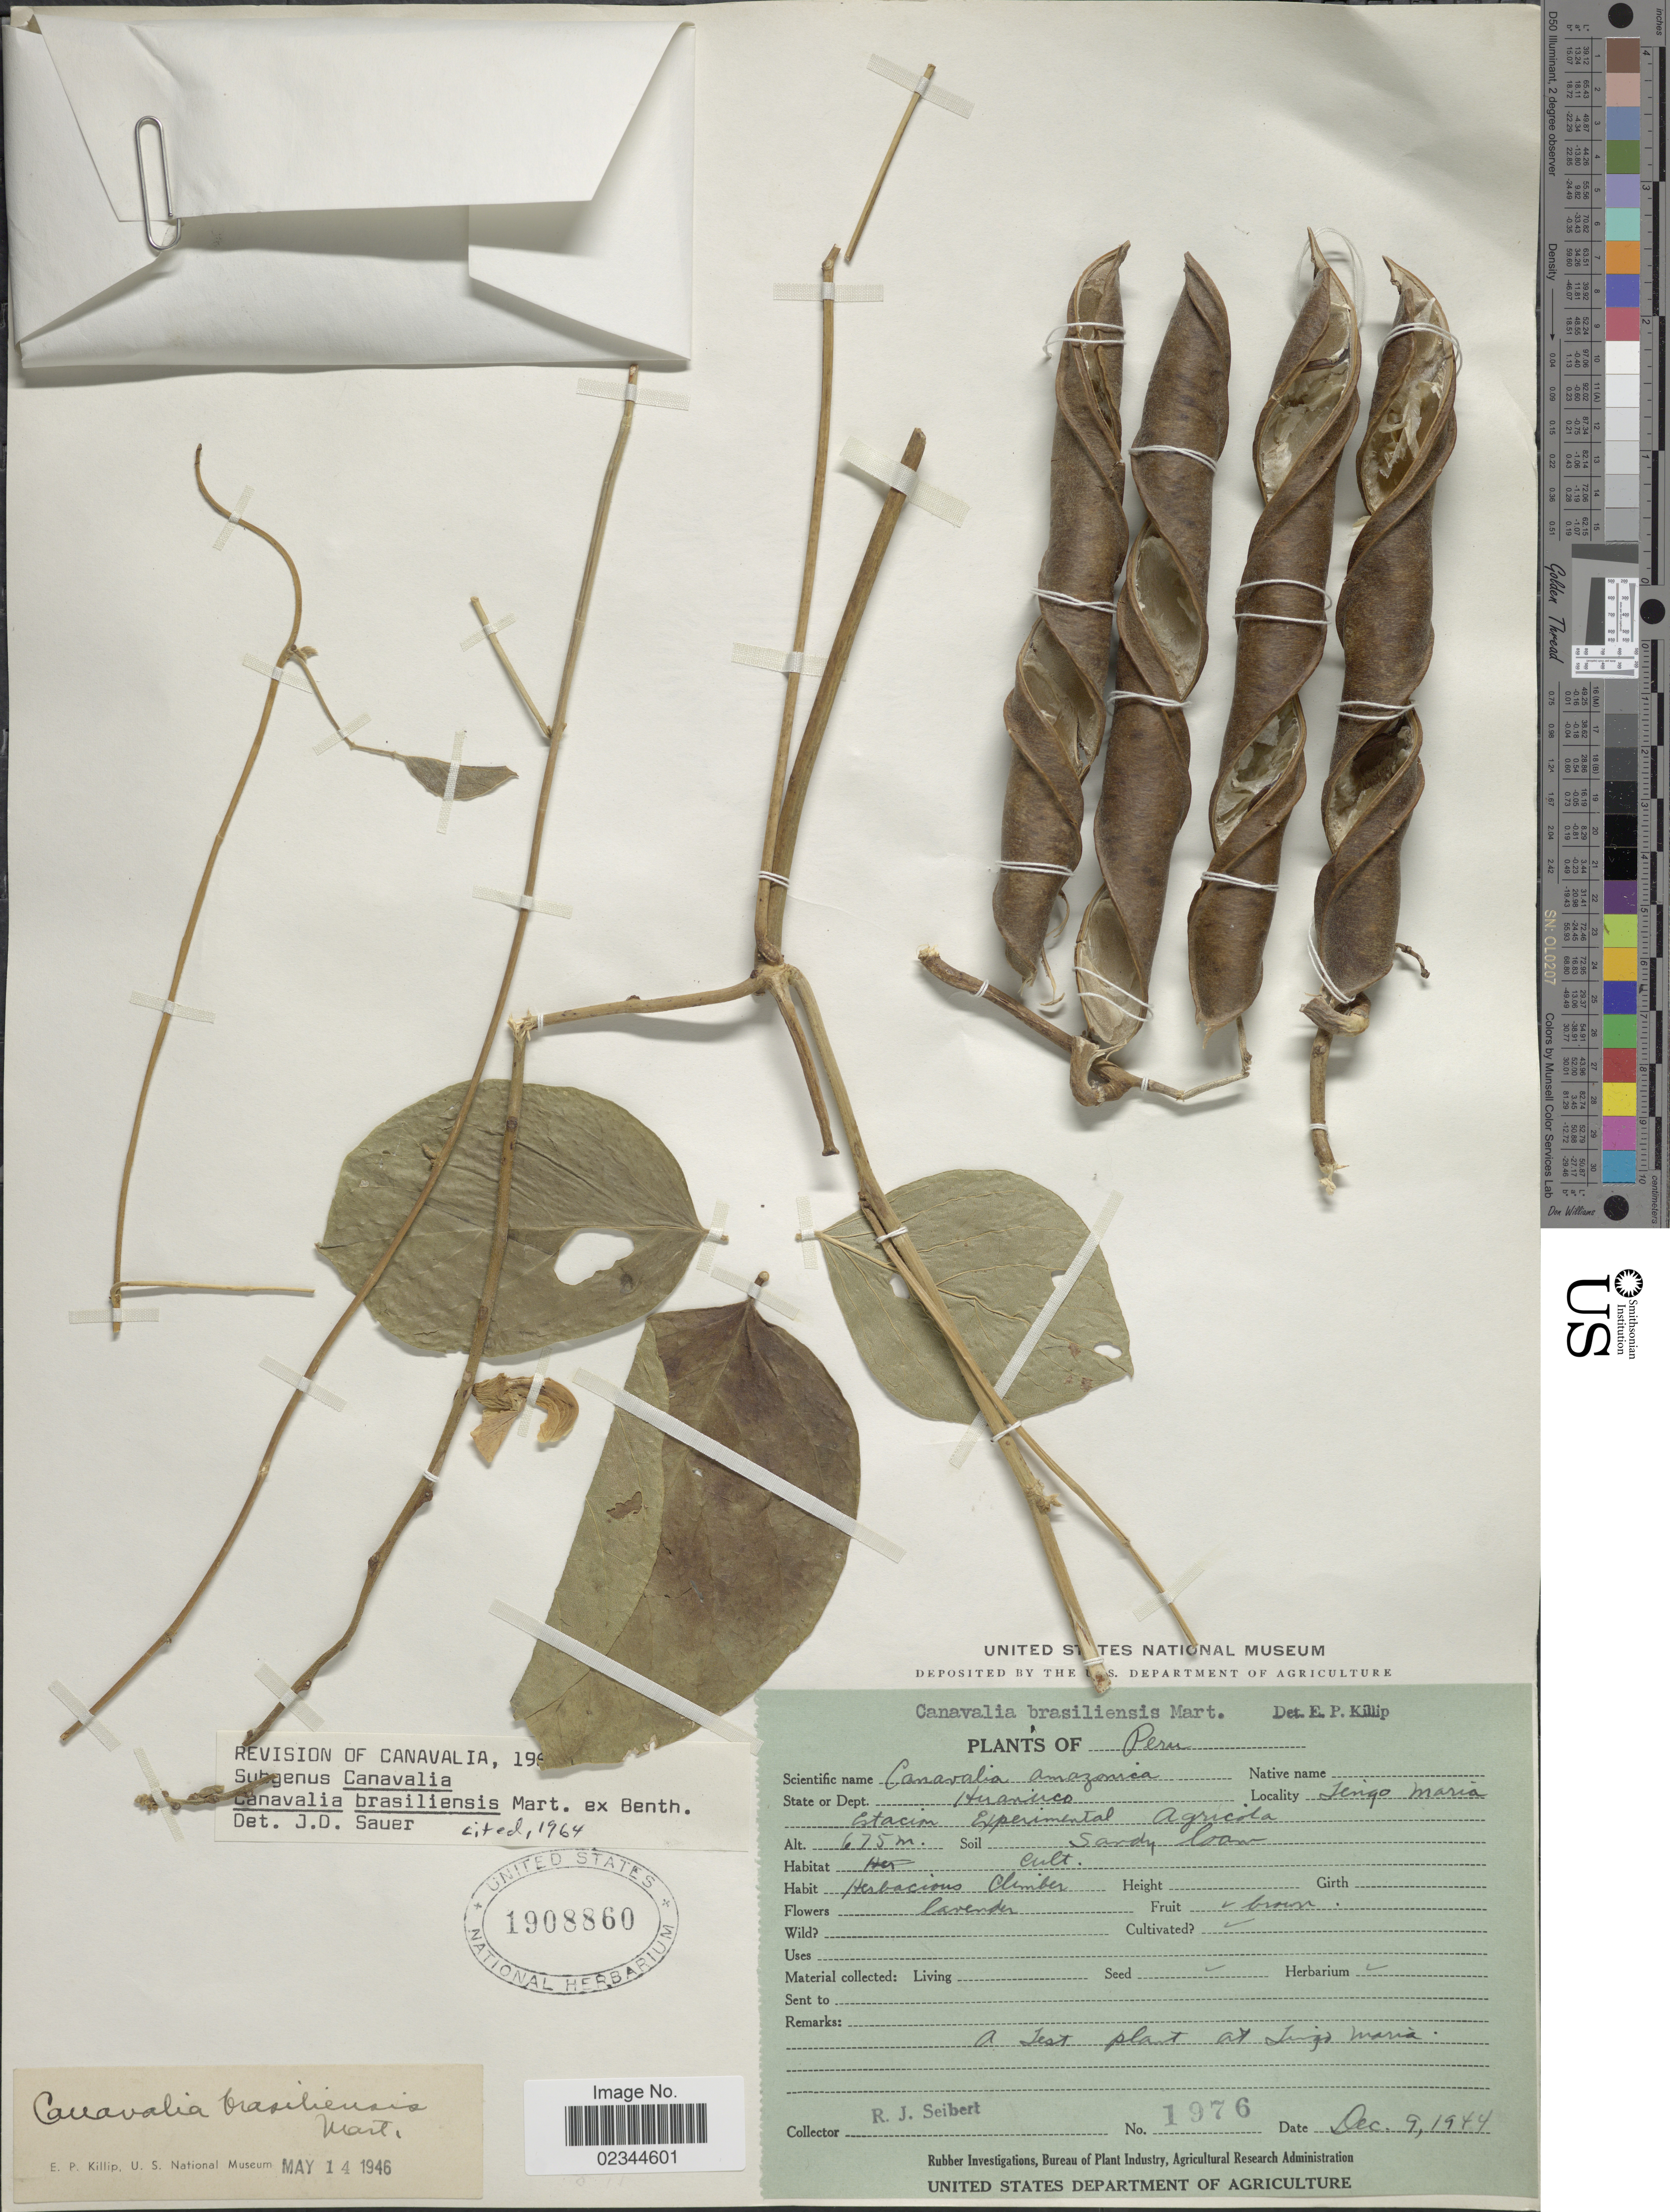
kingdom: Plantae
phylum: Tracheophyta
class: Magnoliopsida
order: Fabales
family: Fabaceae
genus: Canavalia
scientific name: Canavalia brasiliensis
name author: Mart. ex Benth.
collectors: R. J. Seibert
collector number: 1976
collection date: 1944-12-09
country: Peru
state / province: Huánuco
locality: Tengo Maria, Estacion Experimental Agricola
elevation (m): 675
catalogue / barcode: US 1908860